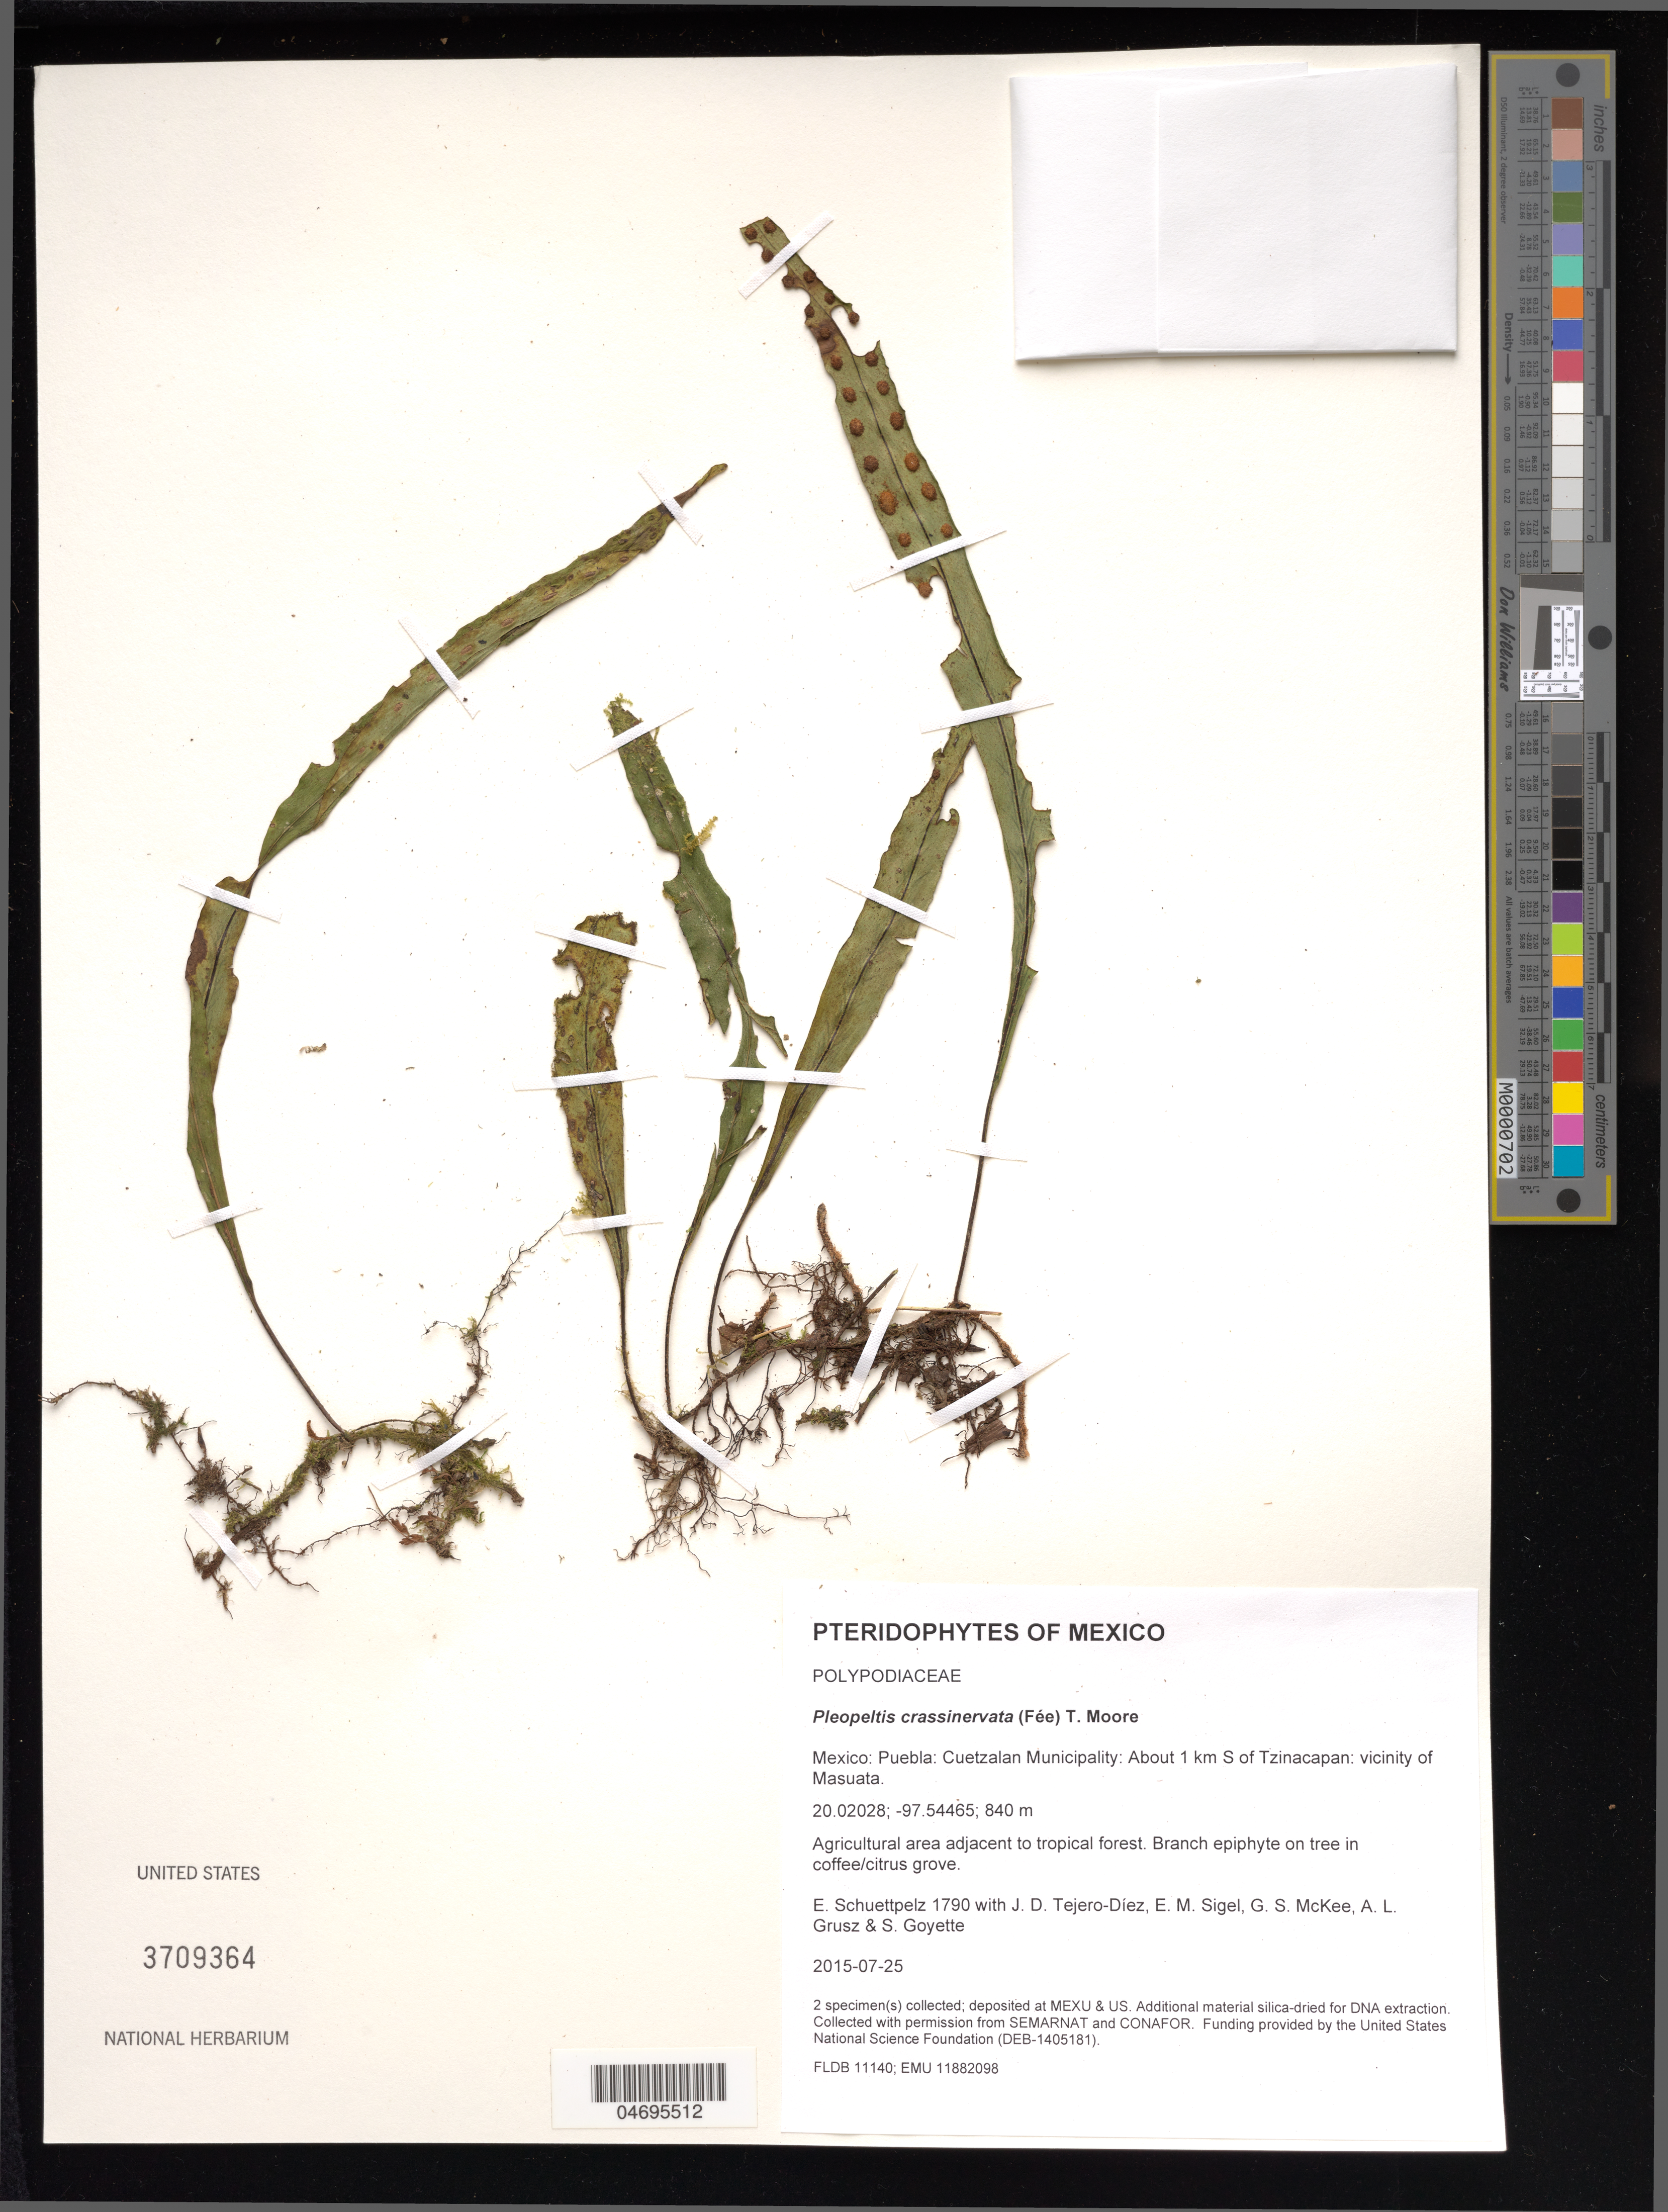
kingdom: Plantae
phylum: Tracheophyta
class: Polypodiopsida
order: Polypodiales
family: Polypodiaceae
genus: Pleopeltis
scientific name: Pleopeltis crassinervata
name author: (Fée) T. Moore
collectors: E. Schuettpelz, D. Tejero-Díez, E. M. Sigel, G. S. McKee & A. Grusz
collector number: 1790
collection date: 2015-07-25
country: Mexico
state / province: Puebla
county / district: Cuetzalan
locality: About 1 km S of Tzinacapan: vicinity of Masuata.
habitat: Agricultural area adjacent to tropical forest.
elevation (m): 840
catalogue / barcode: US 3709364